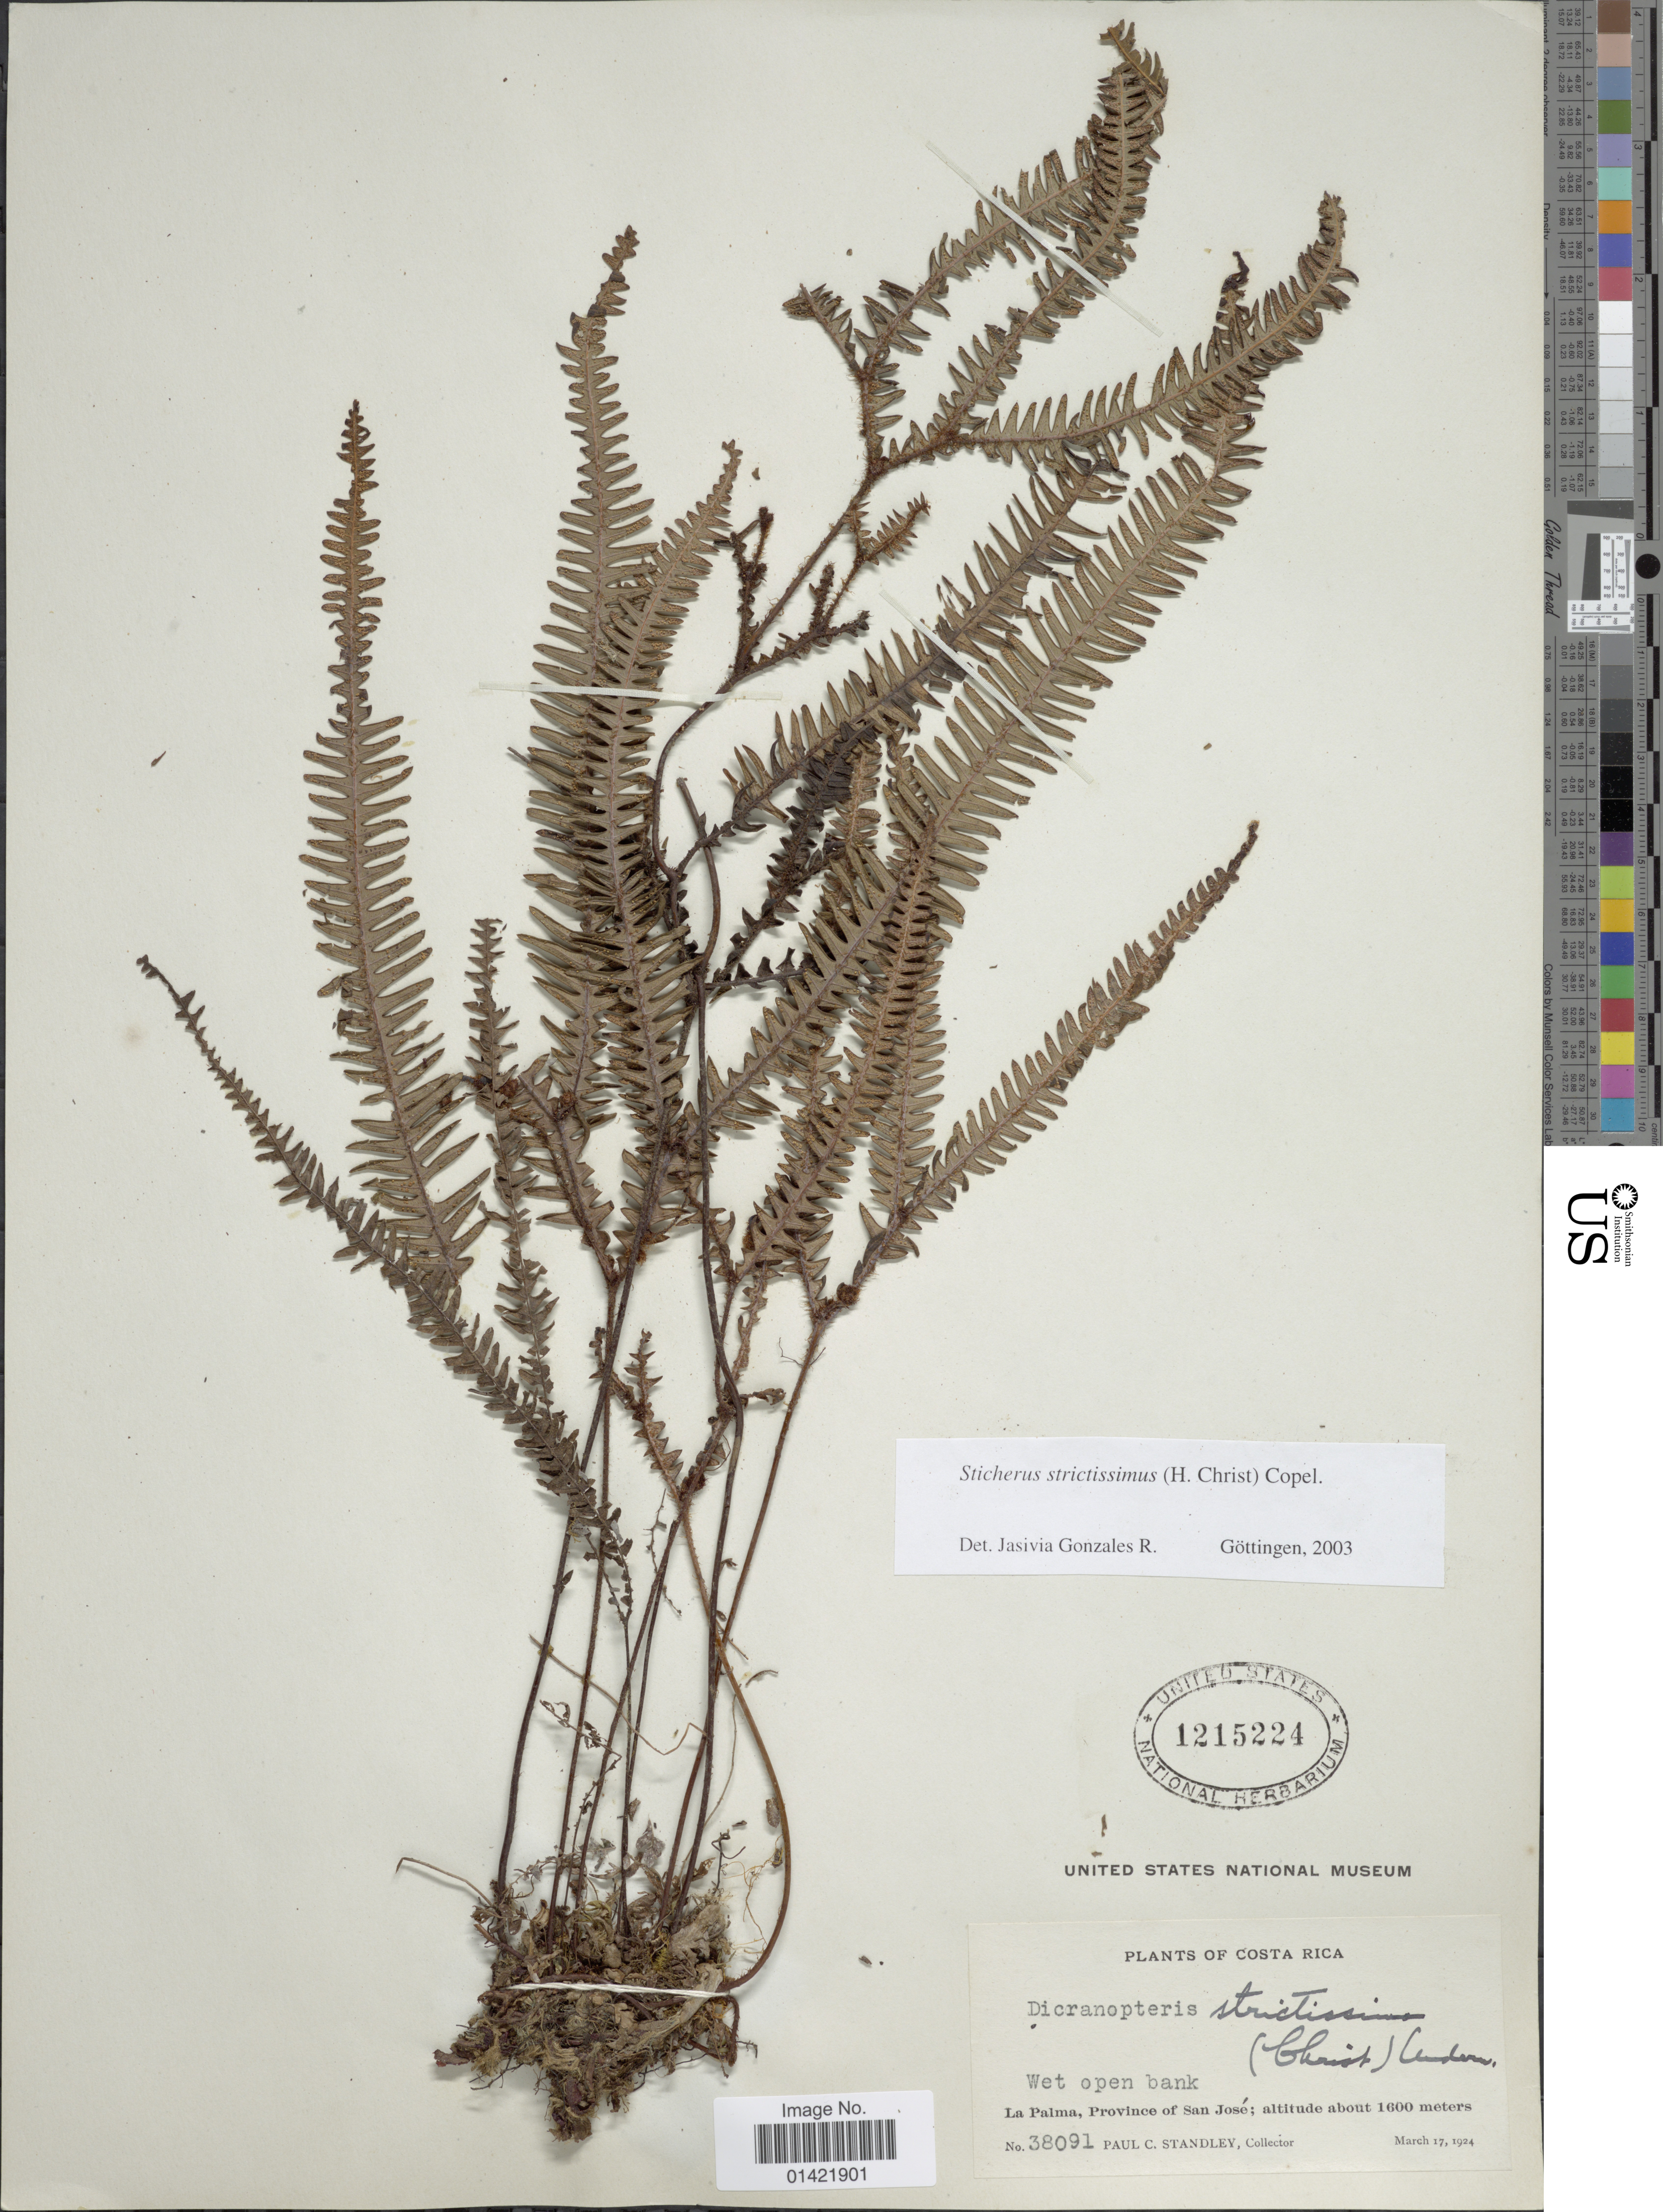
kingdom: Plantae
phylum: Tracheophyta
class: Polypodiopsida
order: Gleicheniales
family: Gleicheniaceae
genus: Sticherus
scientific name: Sticherus rubiginosus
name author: (Mett.) Nakai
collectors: P. C. Standley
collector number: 38091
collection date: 1924-03-17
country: Costa Rica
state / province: San José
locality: La Palma, Province of San Jose.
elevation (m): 1600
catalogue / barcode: US 1215224